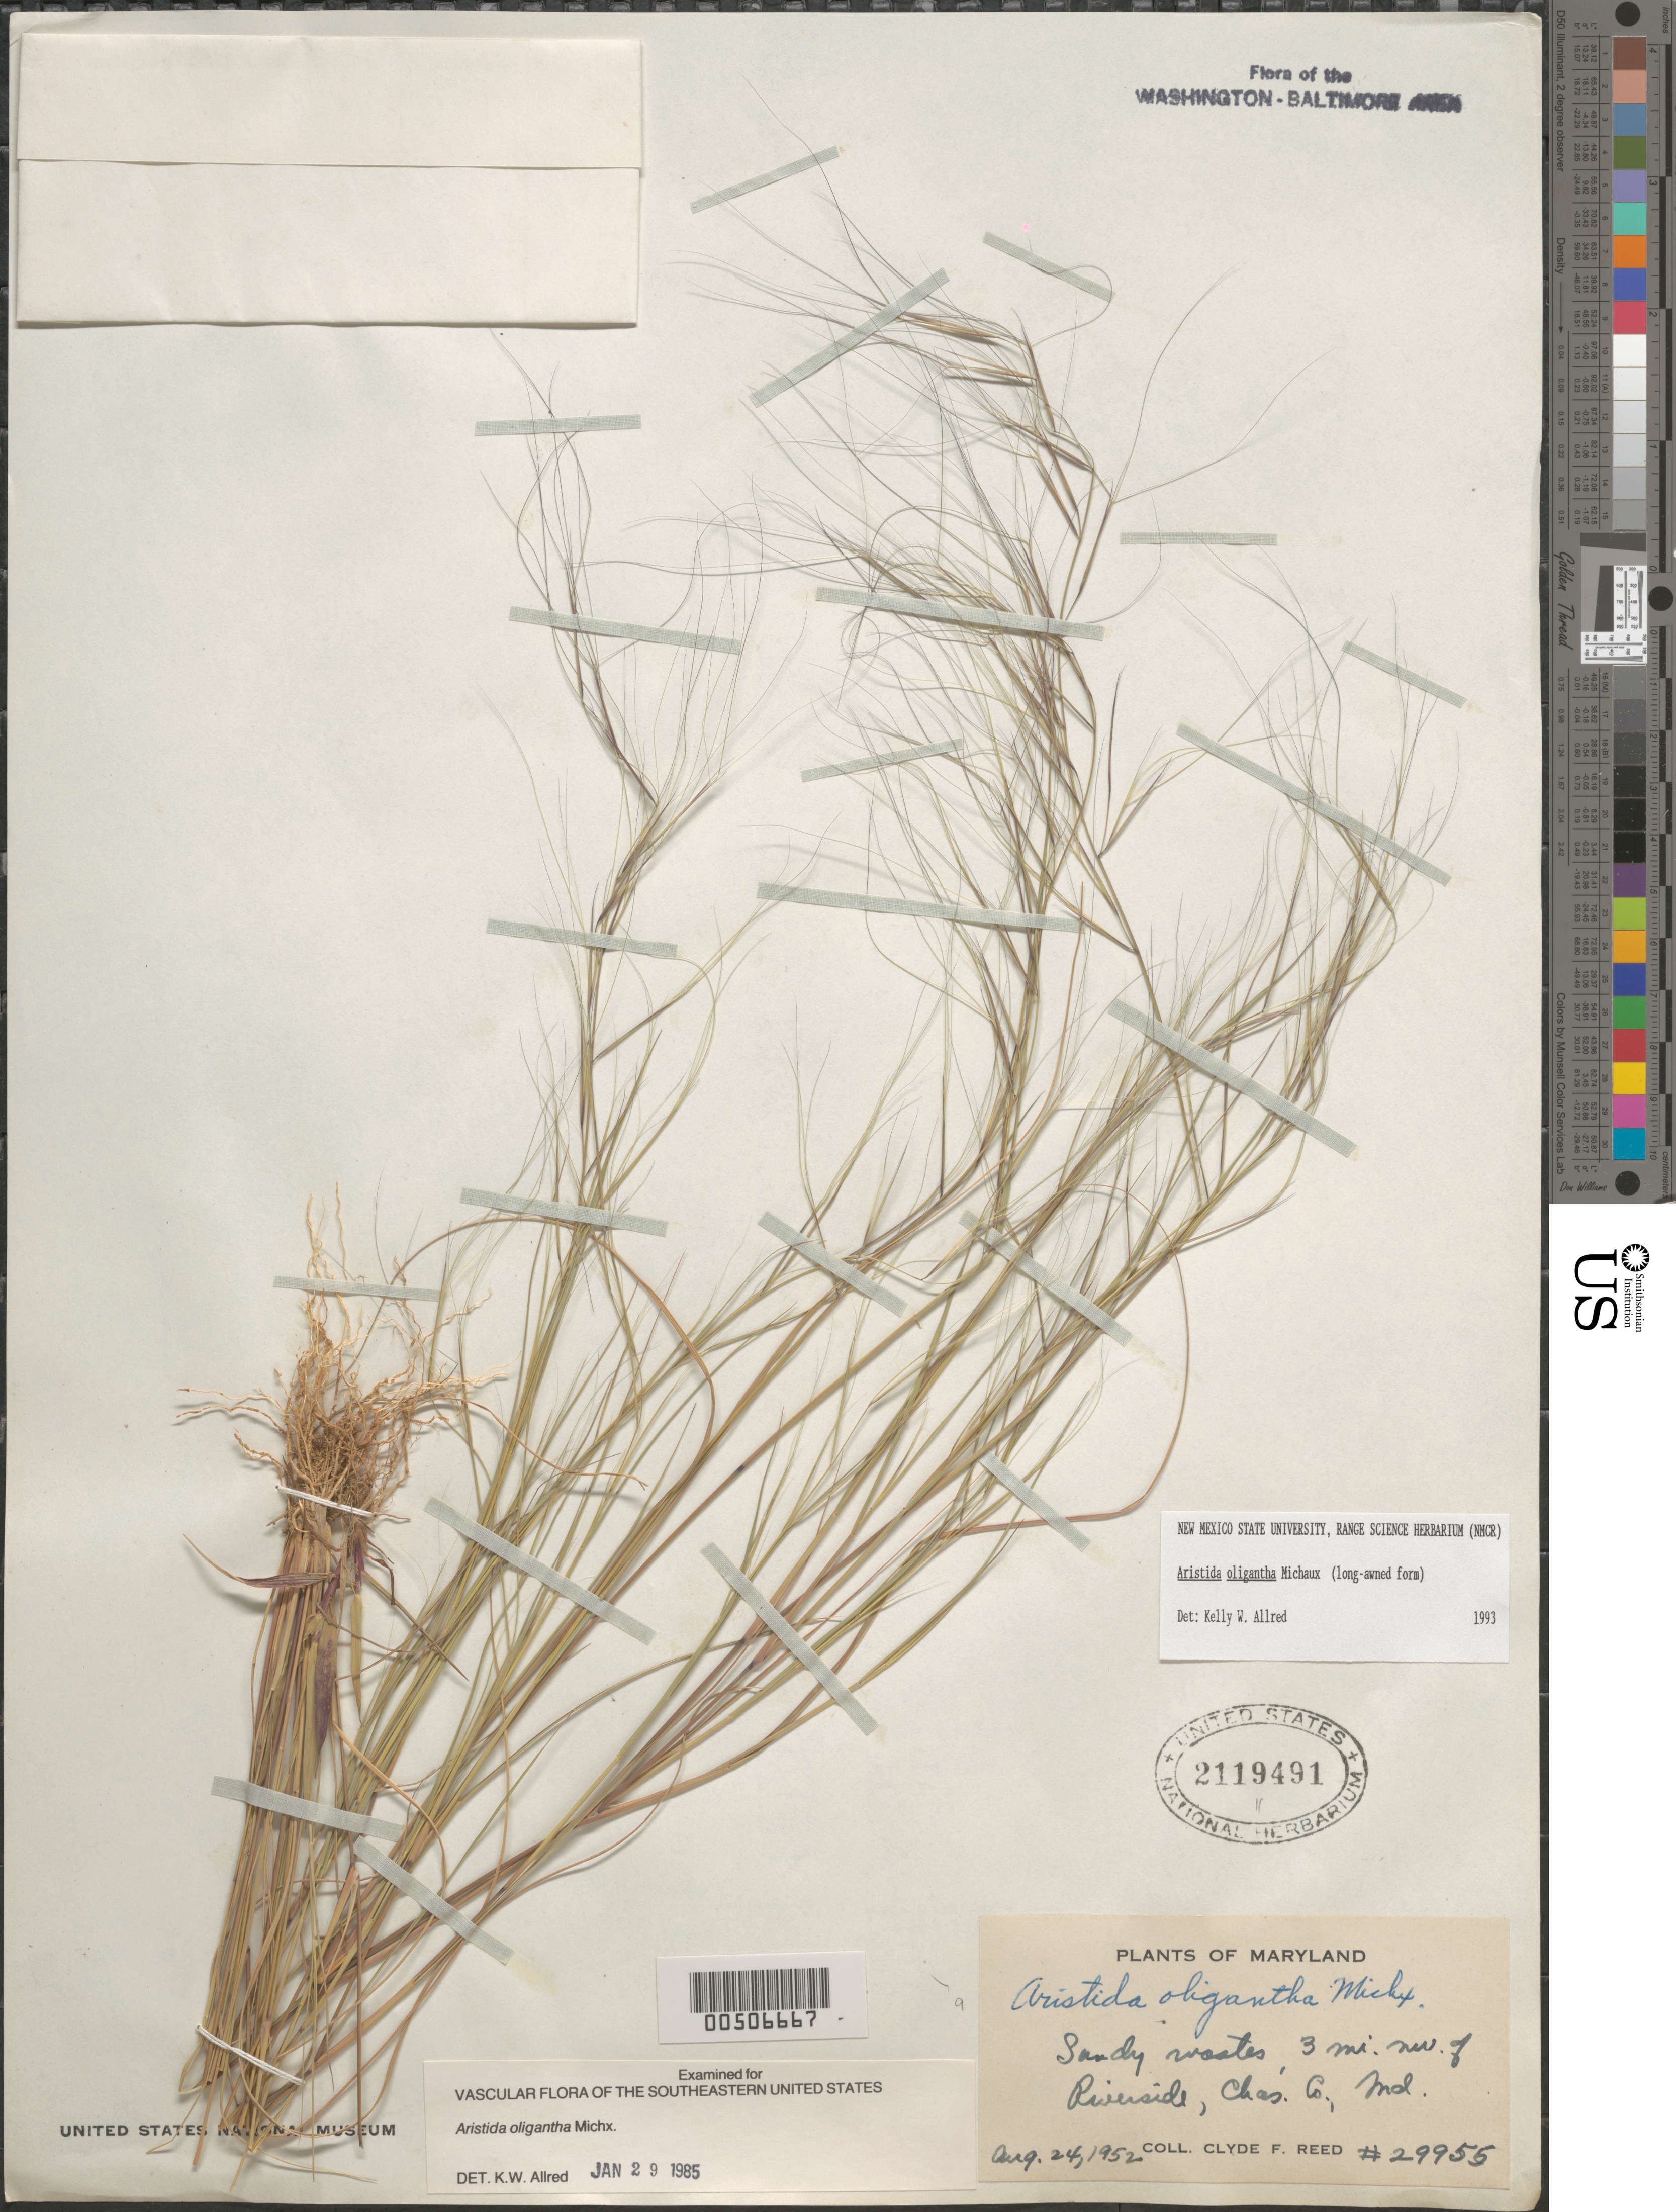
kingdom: Plantae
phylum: Tracheophyta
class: Liliopsida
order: Poales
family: Poaceae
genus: Aristida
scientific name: Aristida oligantha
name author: Michx.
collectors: C. F. Reed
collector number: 29955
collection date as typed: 24 Aug 1952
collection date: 1952-08-24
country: United States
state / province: Maryland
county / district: Charles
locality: NW of Riverside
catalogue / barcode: US 2119491